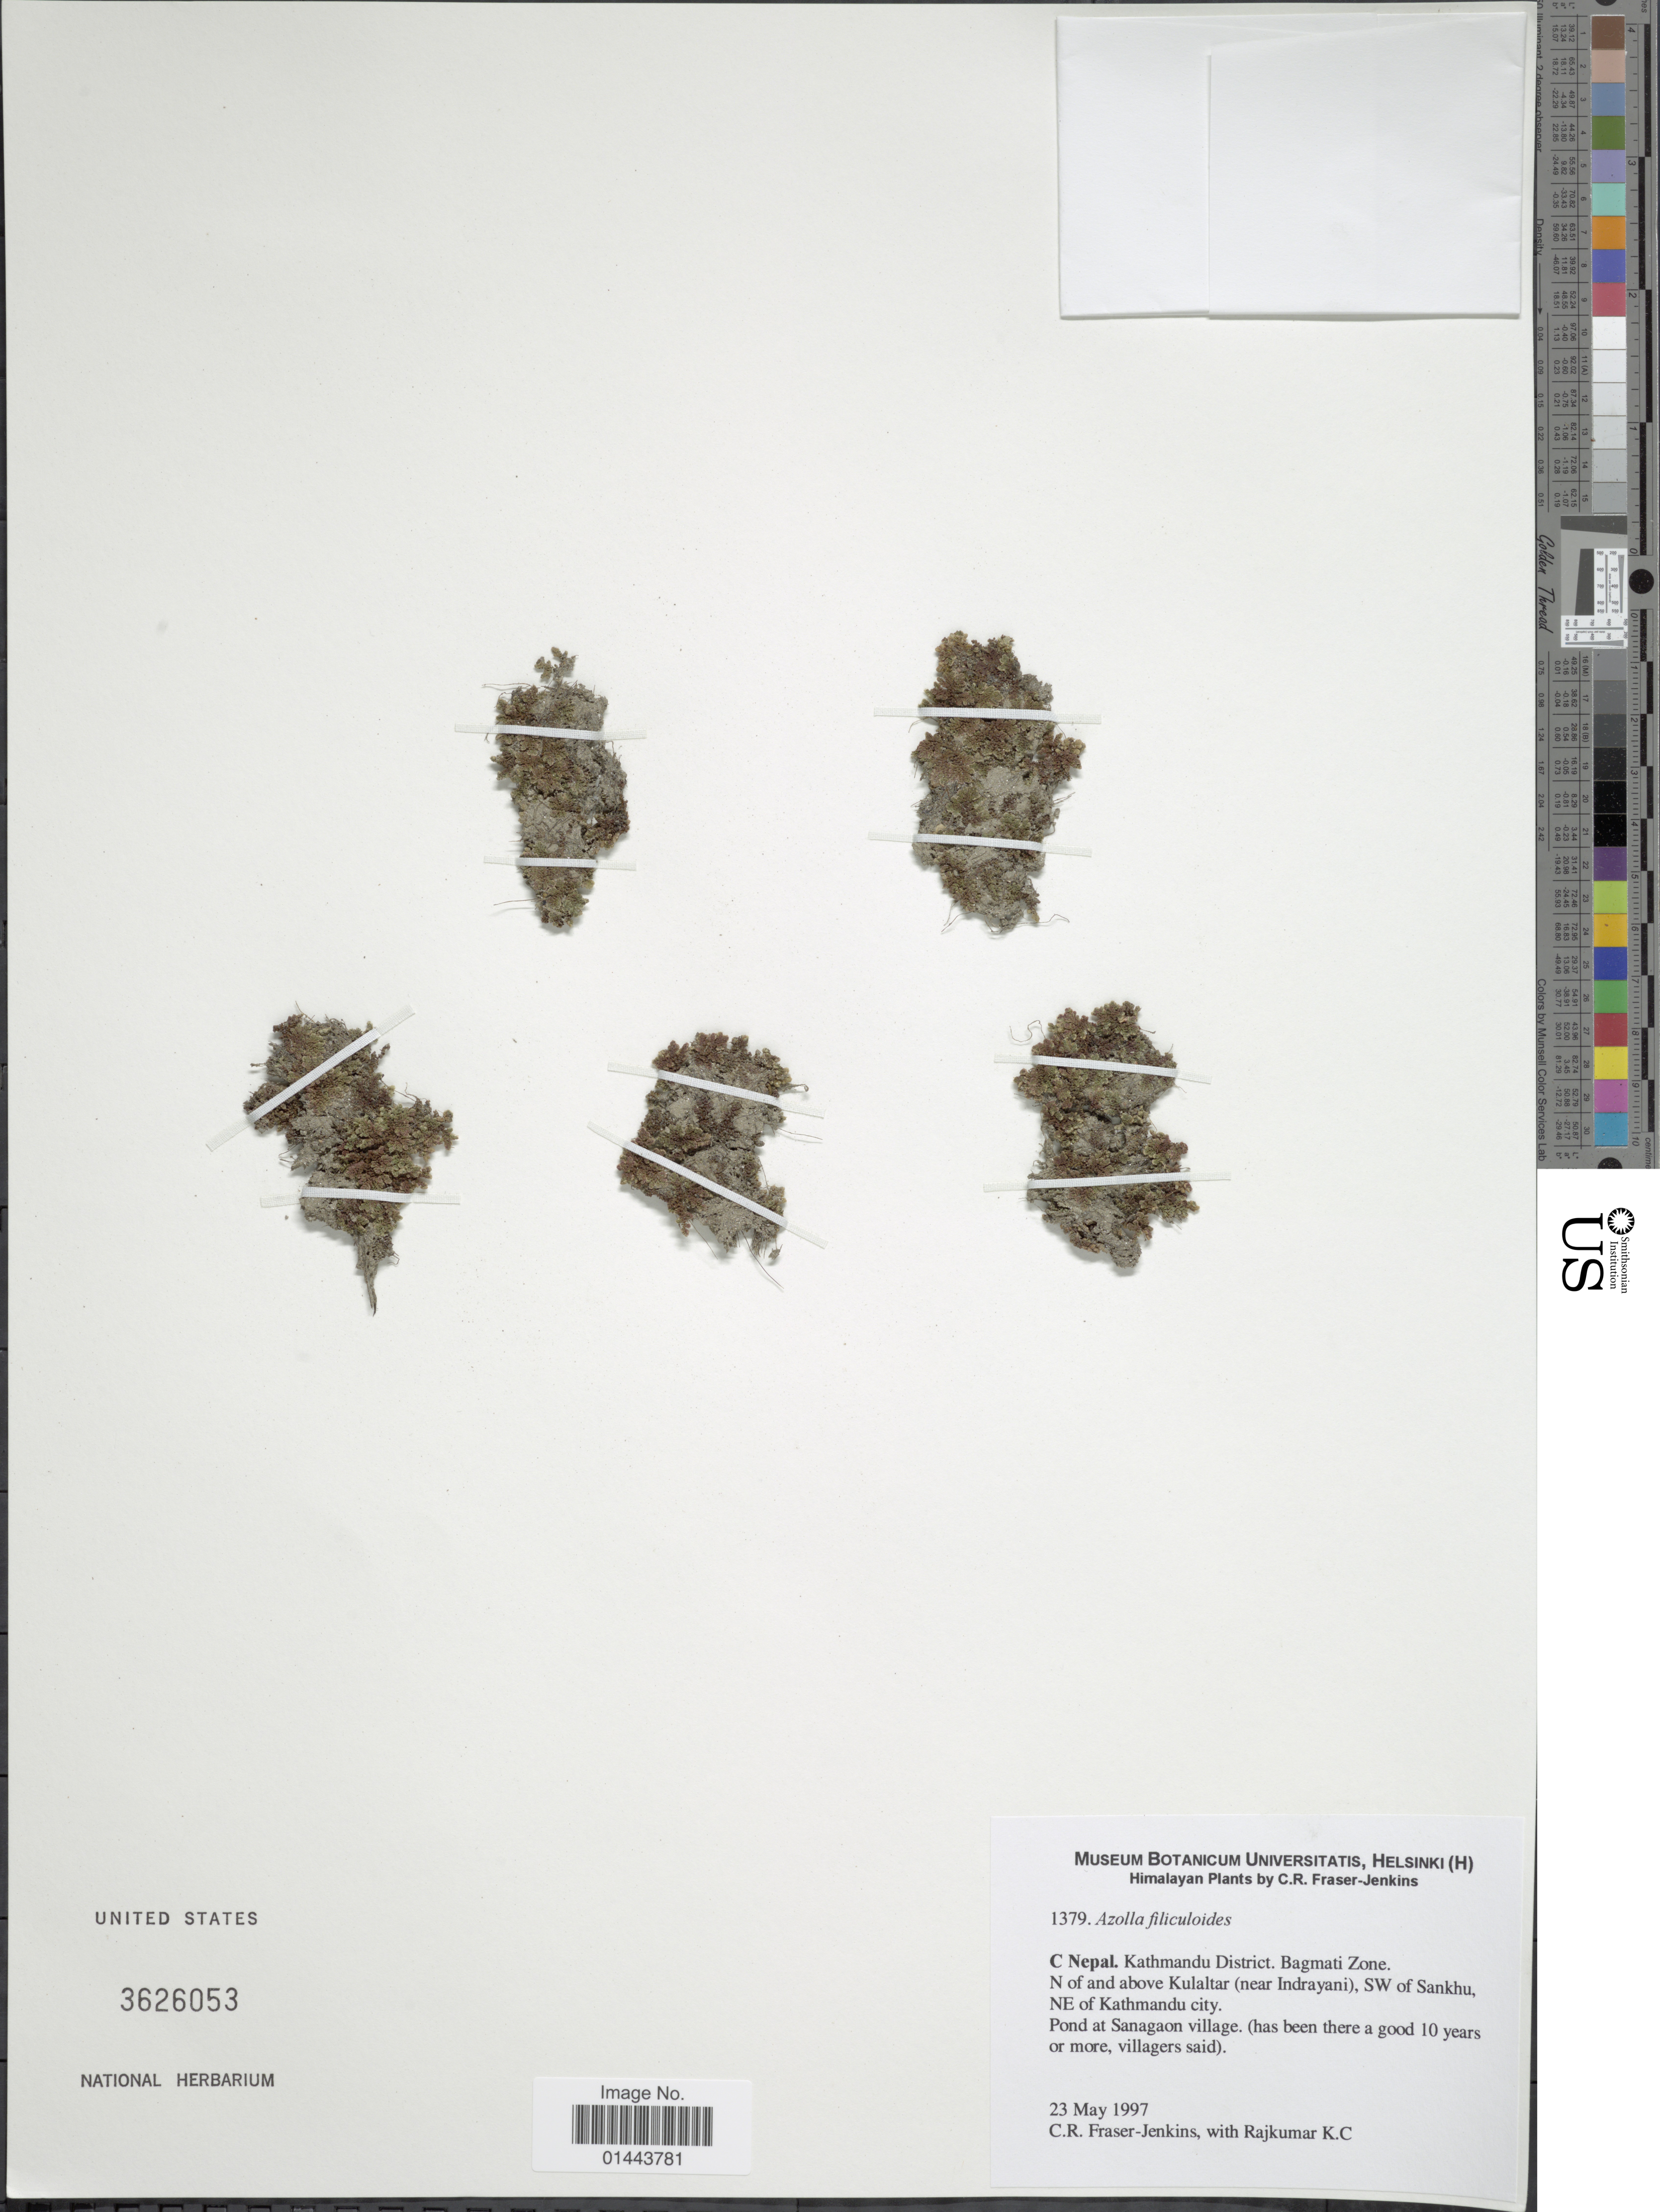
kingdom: Plantae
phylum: Tracheophyta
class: Polypodiopsida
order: Salviniales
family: Salviniaceae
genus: Azolla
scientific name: Azolla filiculoides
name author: Lam.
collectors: C. R. Fraser-Jenkins & K. Rajkumar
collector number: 1379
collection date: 1997-05-23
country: Nepal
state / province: Bagmati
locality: C Nepal, Kathmandu District, Bagmati Zone, N of and above Kulaltar (near Indrayani), SW of Sankhu, NE of Kathmandu City, pond at Sanagaon village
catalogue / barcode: US 3626053